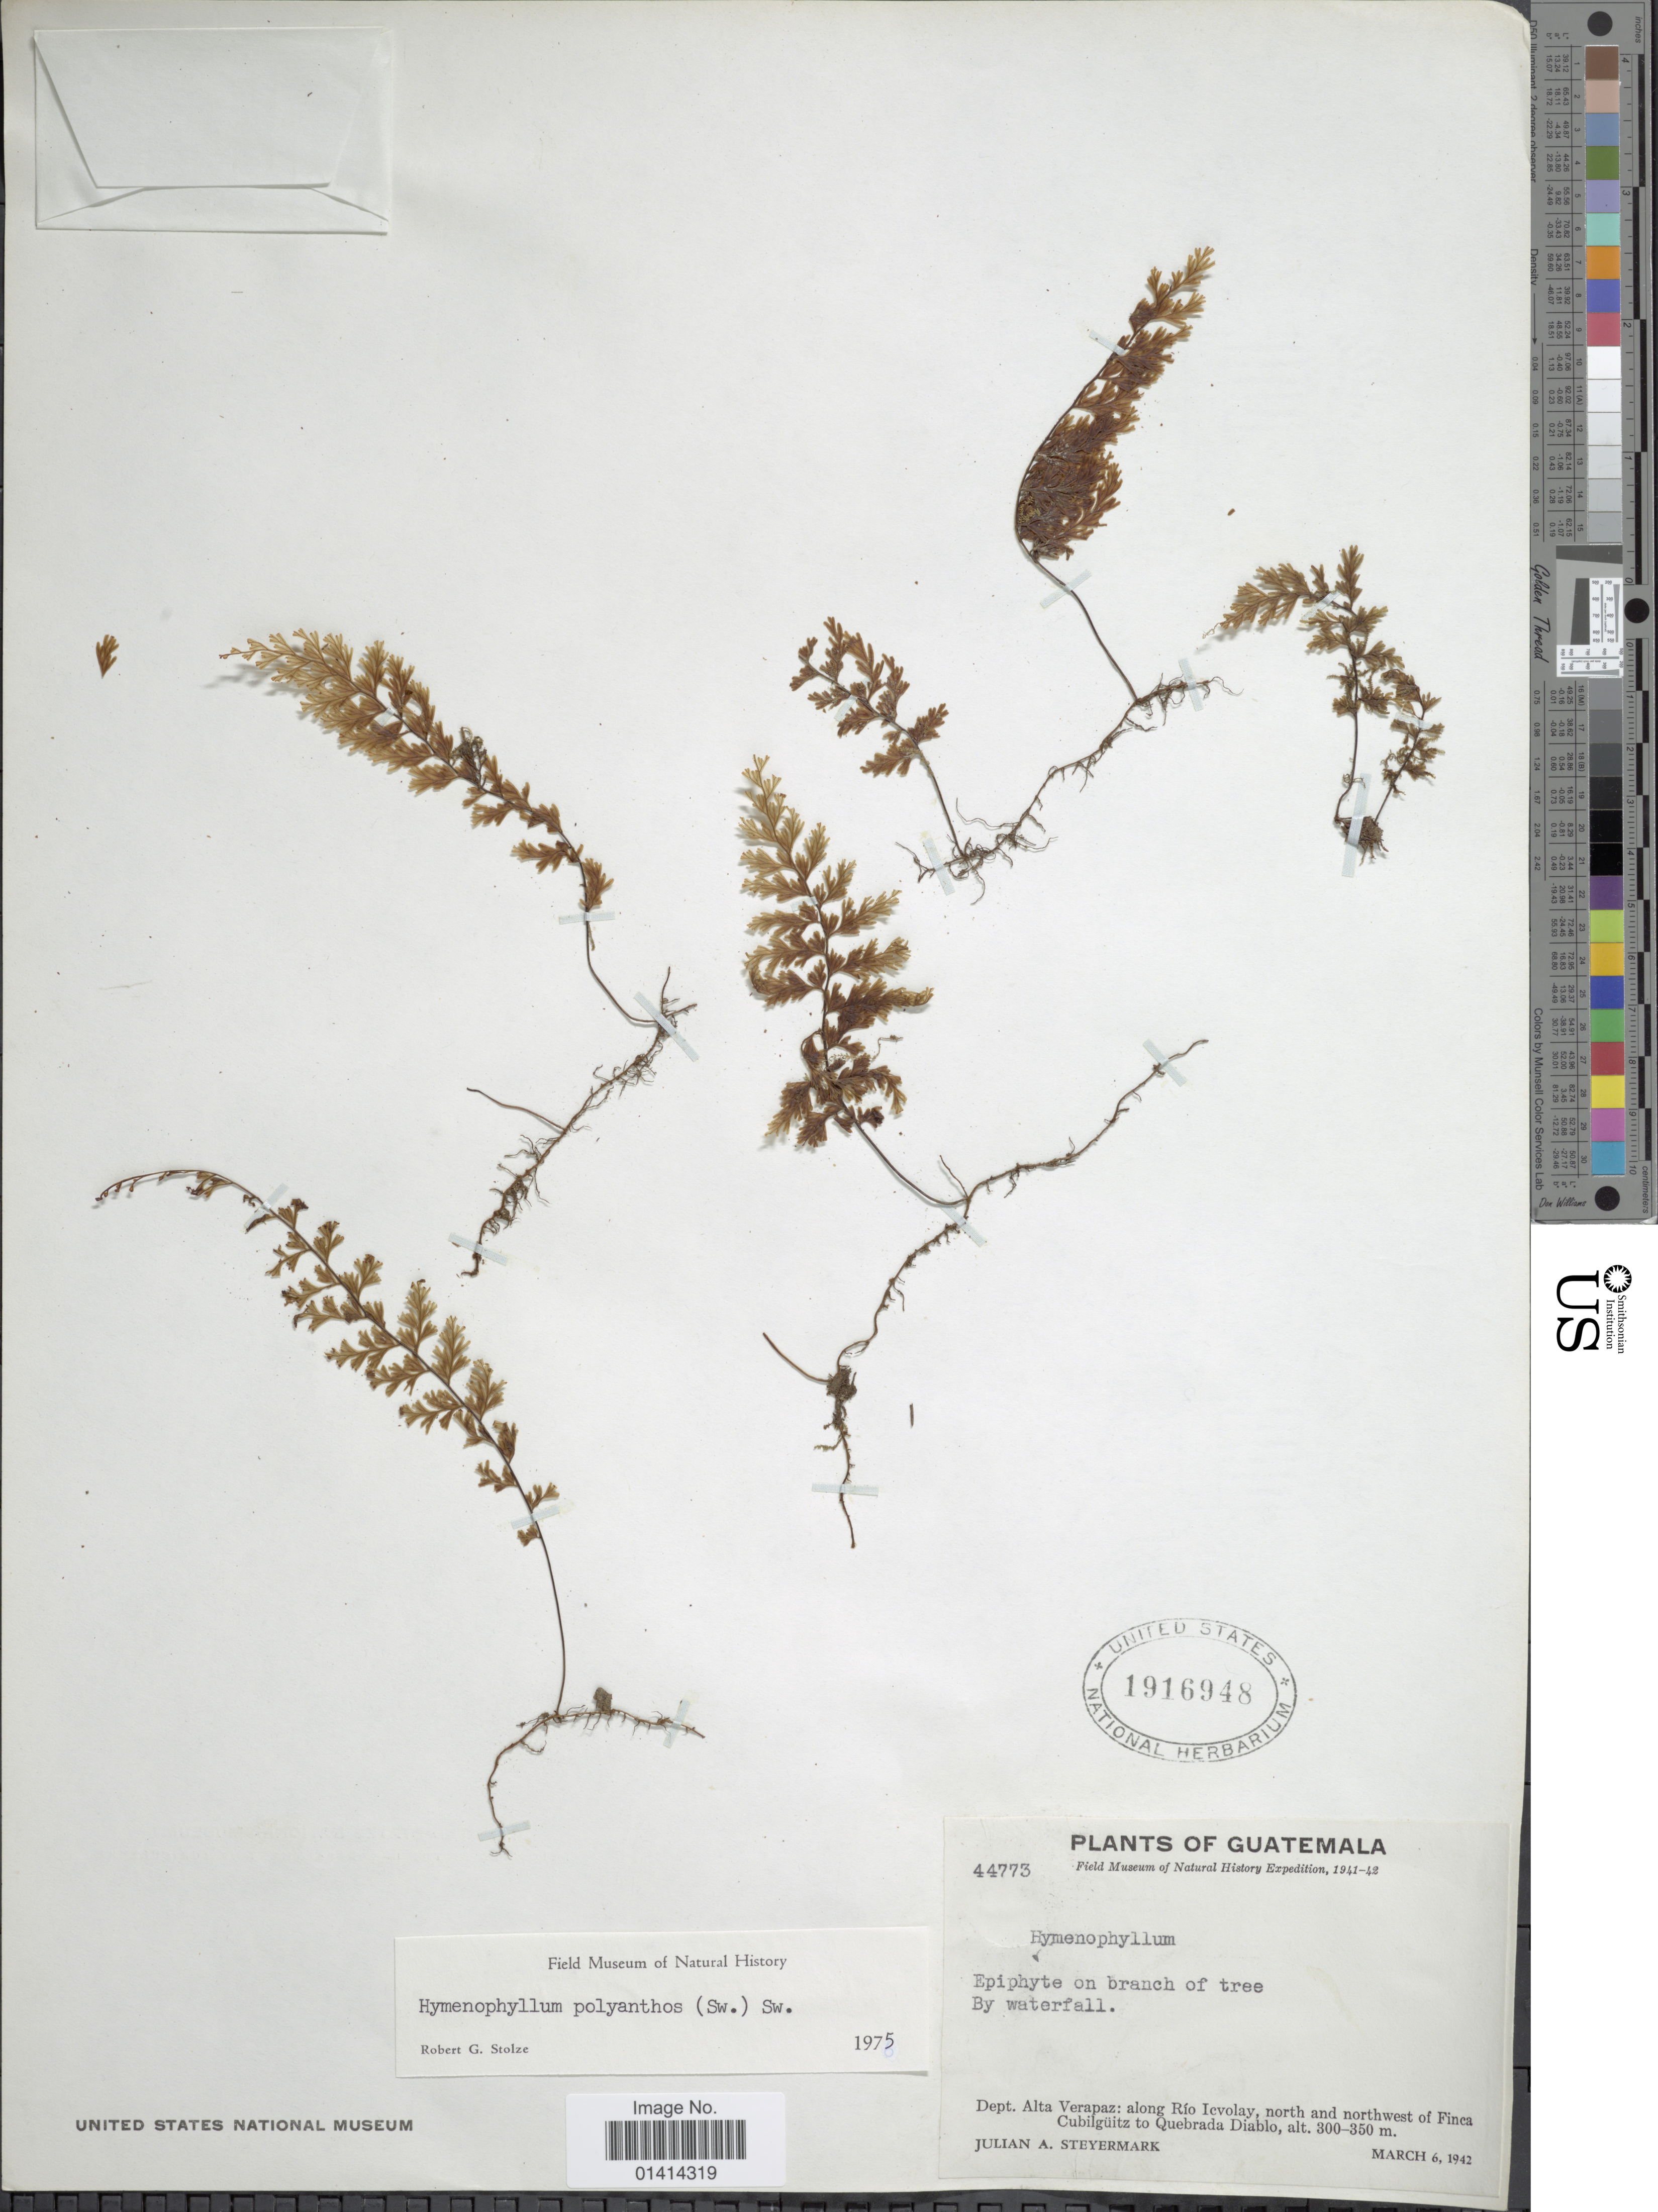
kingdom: Plantae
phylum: Tracheophyta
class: Polypodiopsida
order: Hymenophyllales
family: Hymenophyllaceae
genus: Hymenophyllum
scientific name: Hymenophyllum polyanthos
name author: (Sw.) Sw.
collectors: J. Steyermark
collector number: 44773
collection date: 1942-03-06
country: Guatemala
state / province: Alta Verapaz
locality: Dept Alta Verapaz: along Río Ievolay, north and northwest of Finca Cubilgüitz to Quebrada Diablo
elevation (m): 300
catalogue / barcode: US 1916948